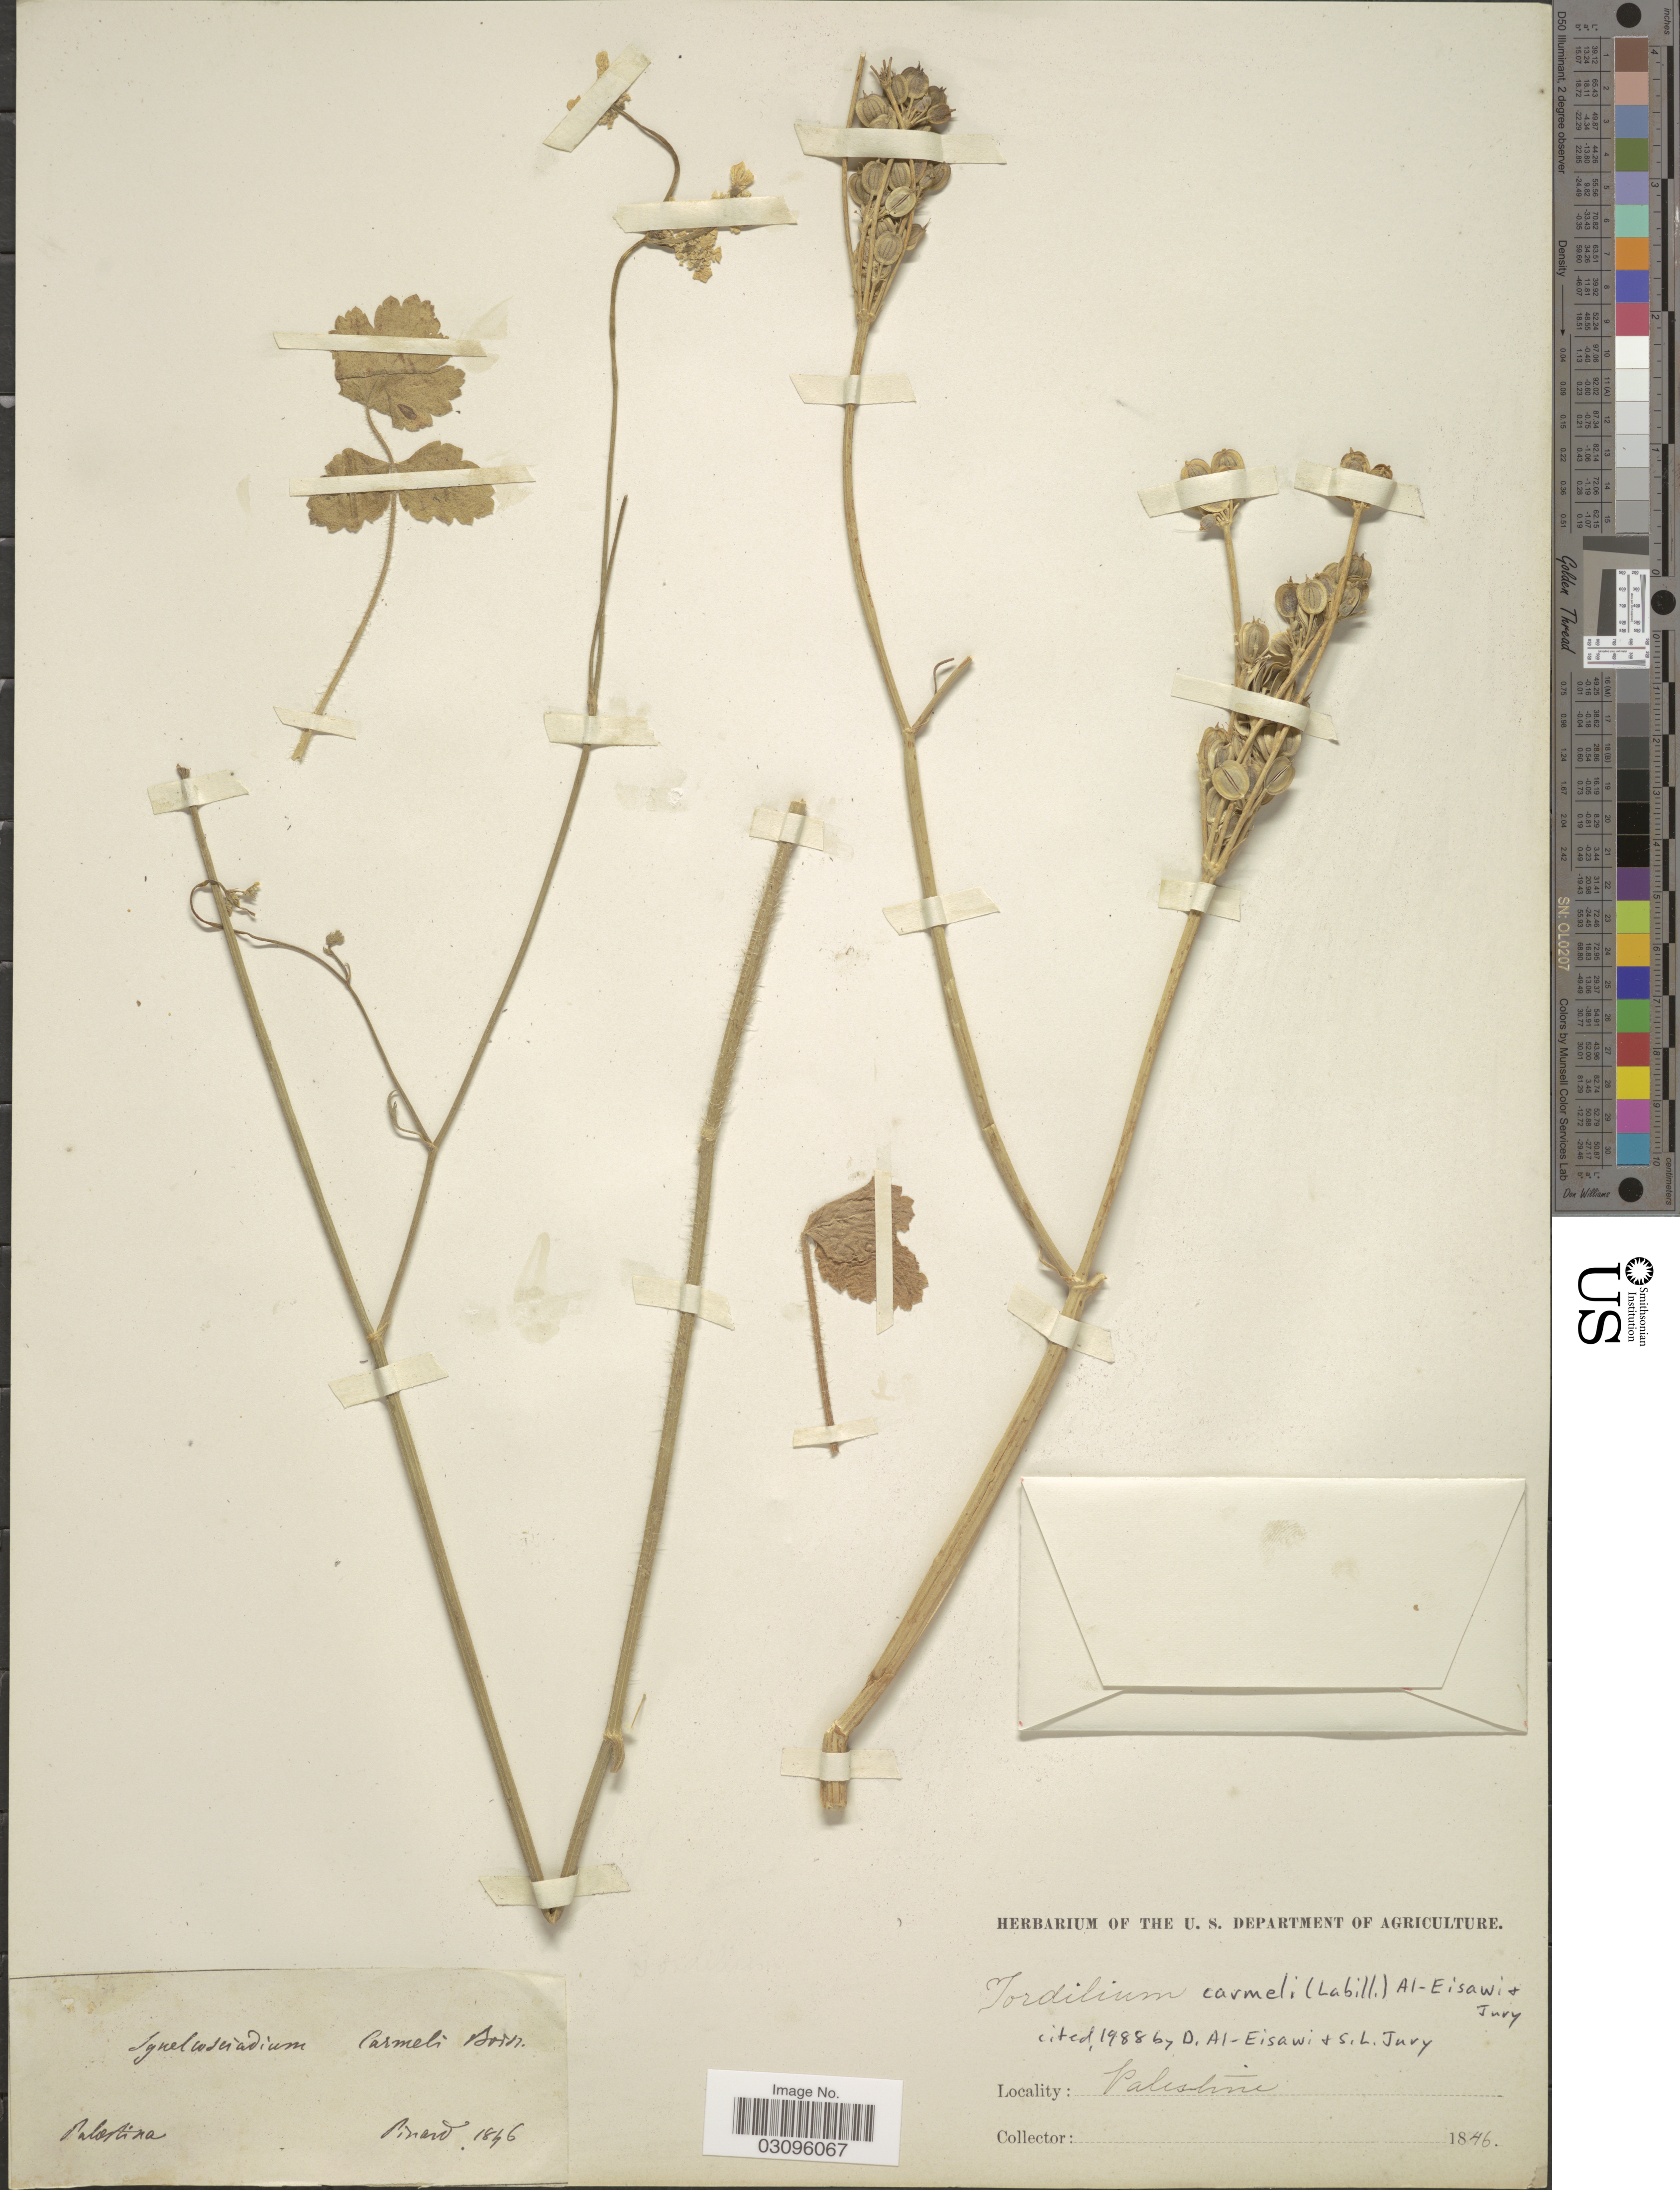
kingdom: Plantae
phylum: Tracheophyta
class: Magnoliopsida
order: Apiales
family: Apiaceae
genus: Tordylium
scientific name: Tordylium carmeli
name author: (Labill.) Al-Eisawi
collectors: -. Pinard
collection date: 1846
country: Israel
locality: Palestina.